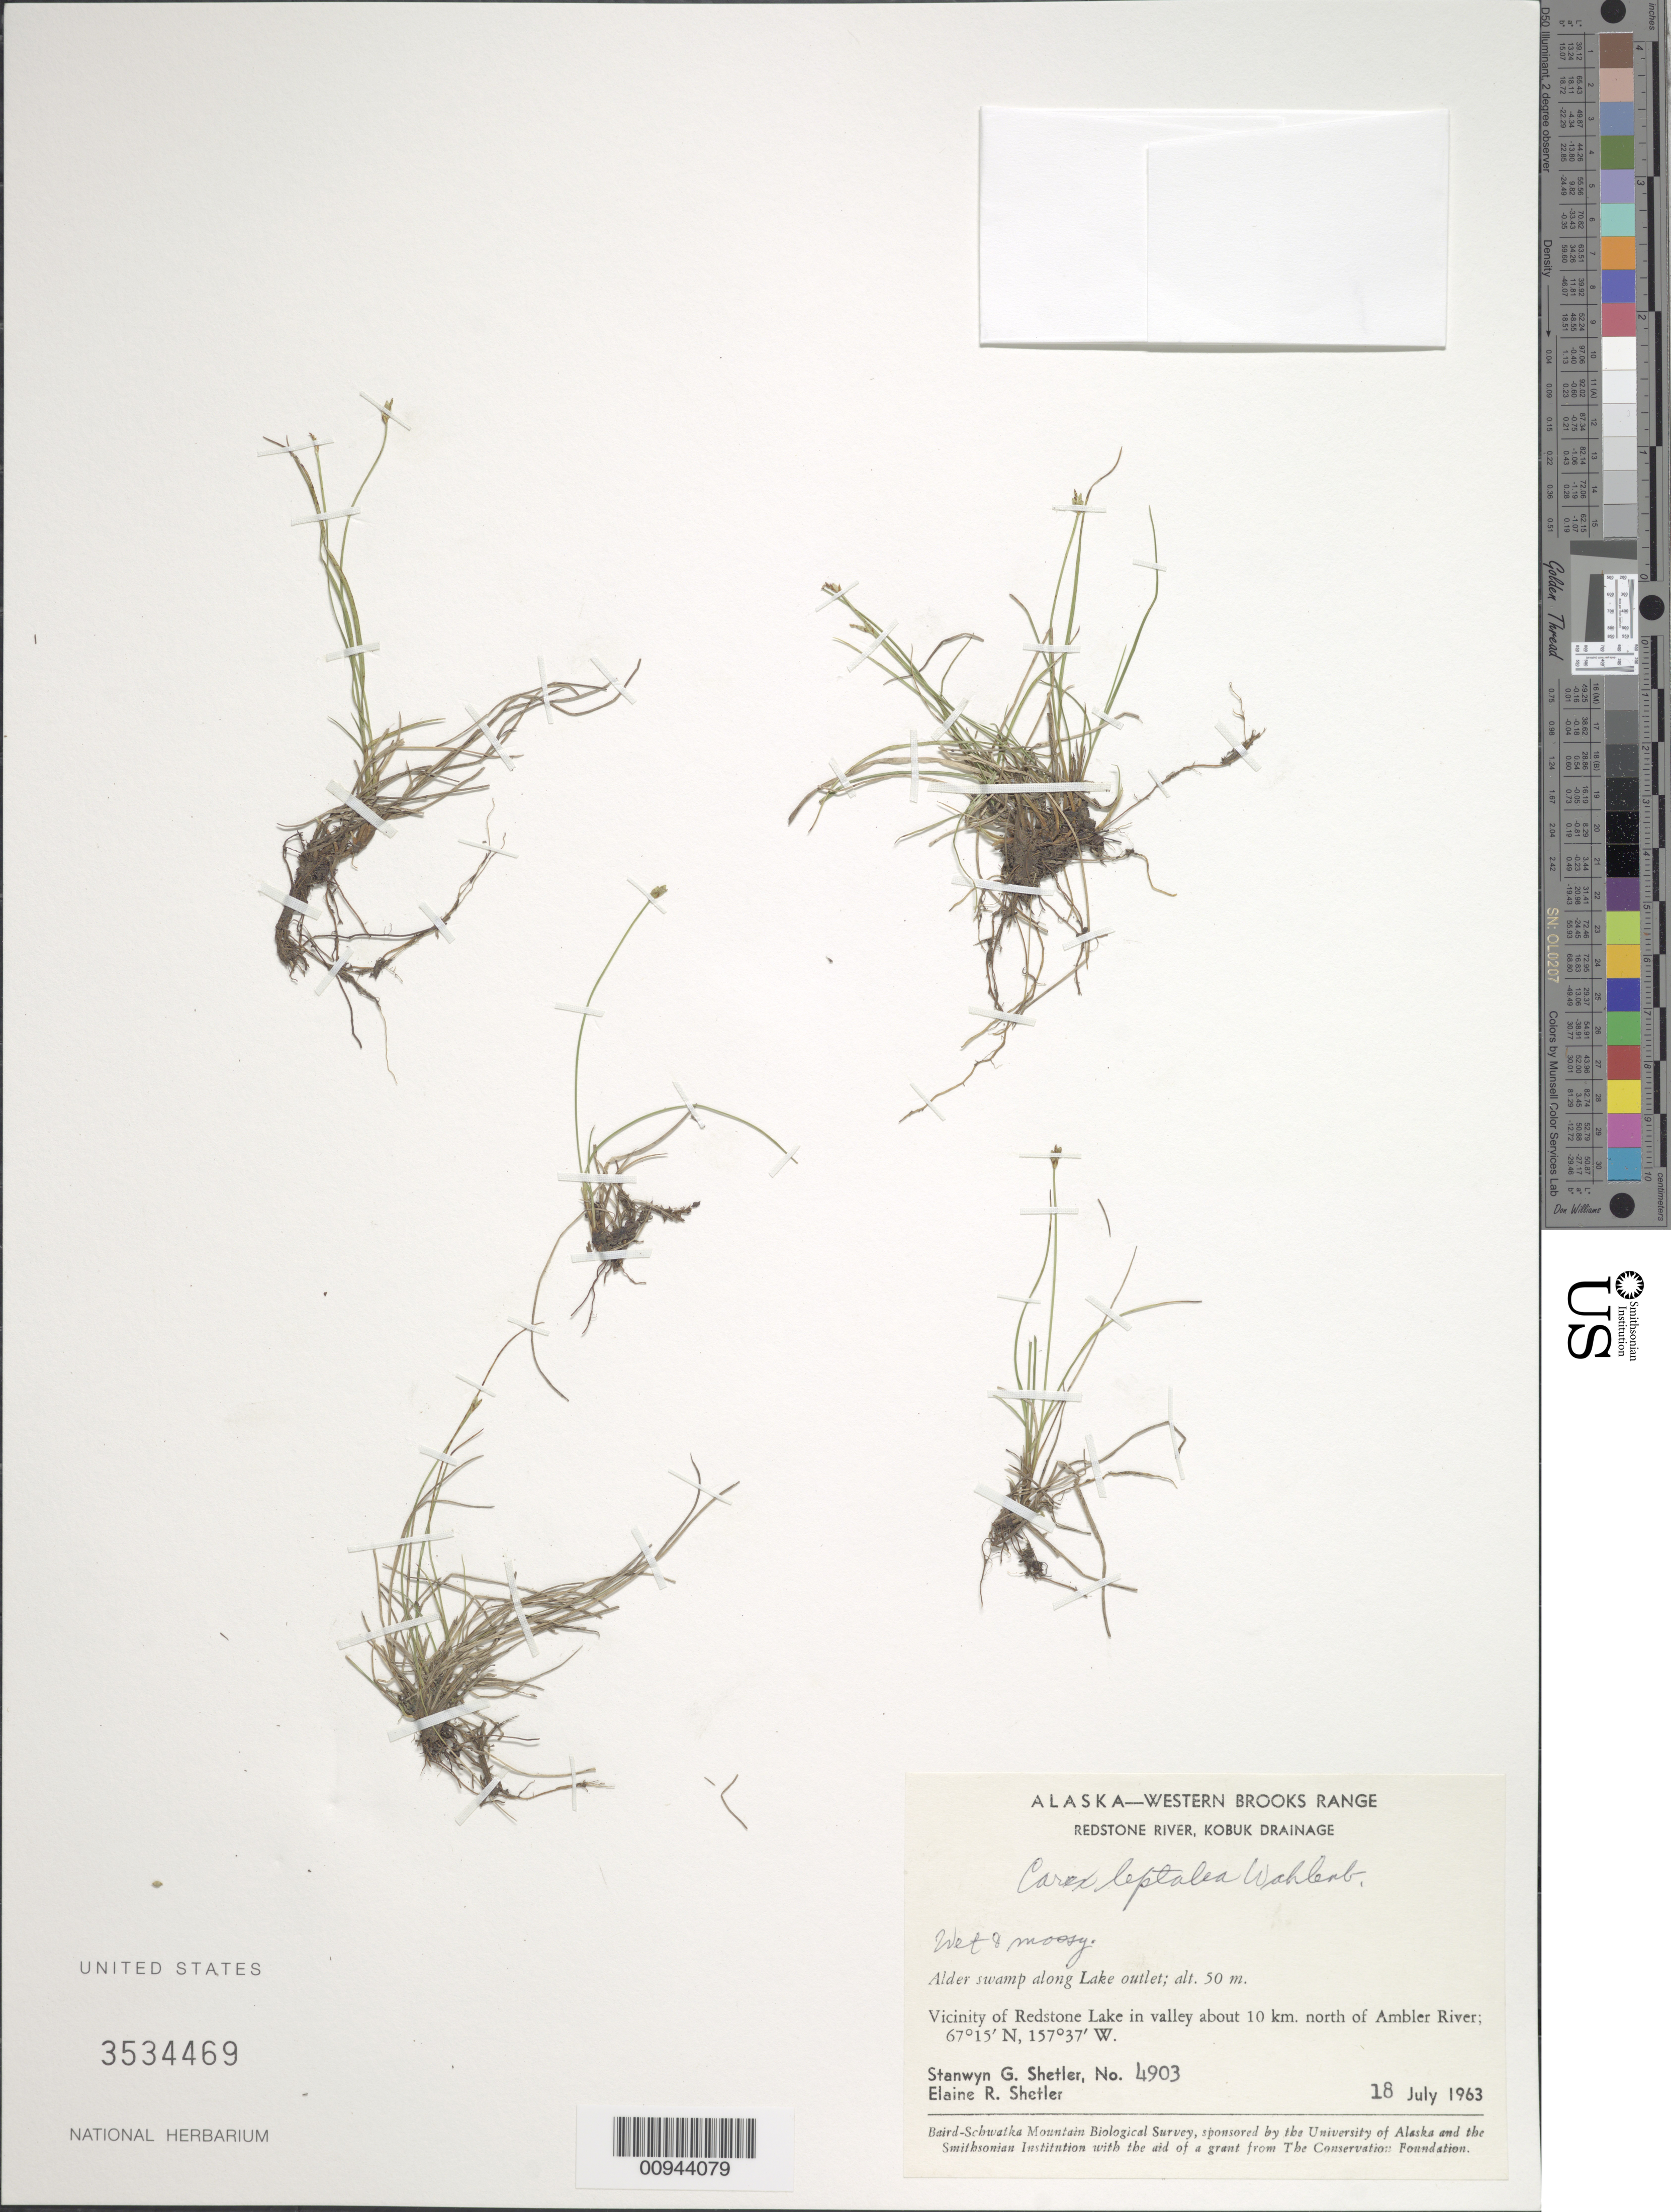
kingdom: Plantae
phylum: Tracheophyta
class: Liliopsida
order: Poales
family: Cyperaceae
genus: Carex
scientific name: Carex leptalea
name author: Wahlenb.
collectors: S. Shetler & E. R. Shetler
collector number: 4903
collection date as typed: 18 Jul 1963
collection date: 1963-07-18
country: United States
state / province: Alaska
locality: Vicinity of Redstone Lake in valley about 10 km. north of Ambler River. Western Brooks Range, Redstone River, Kobuk Drainage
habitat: Alder swamp along Lake outlet. Wet and mossy.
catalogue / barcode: US 3534469